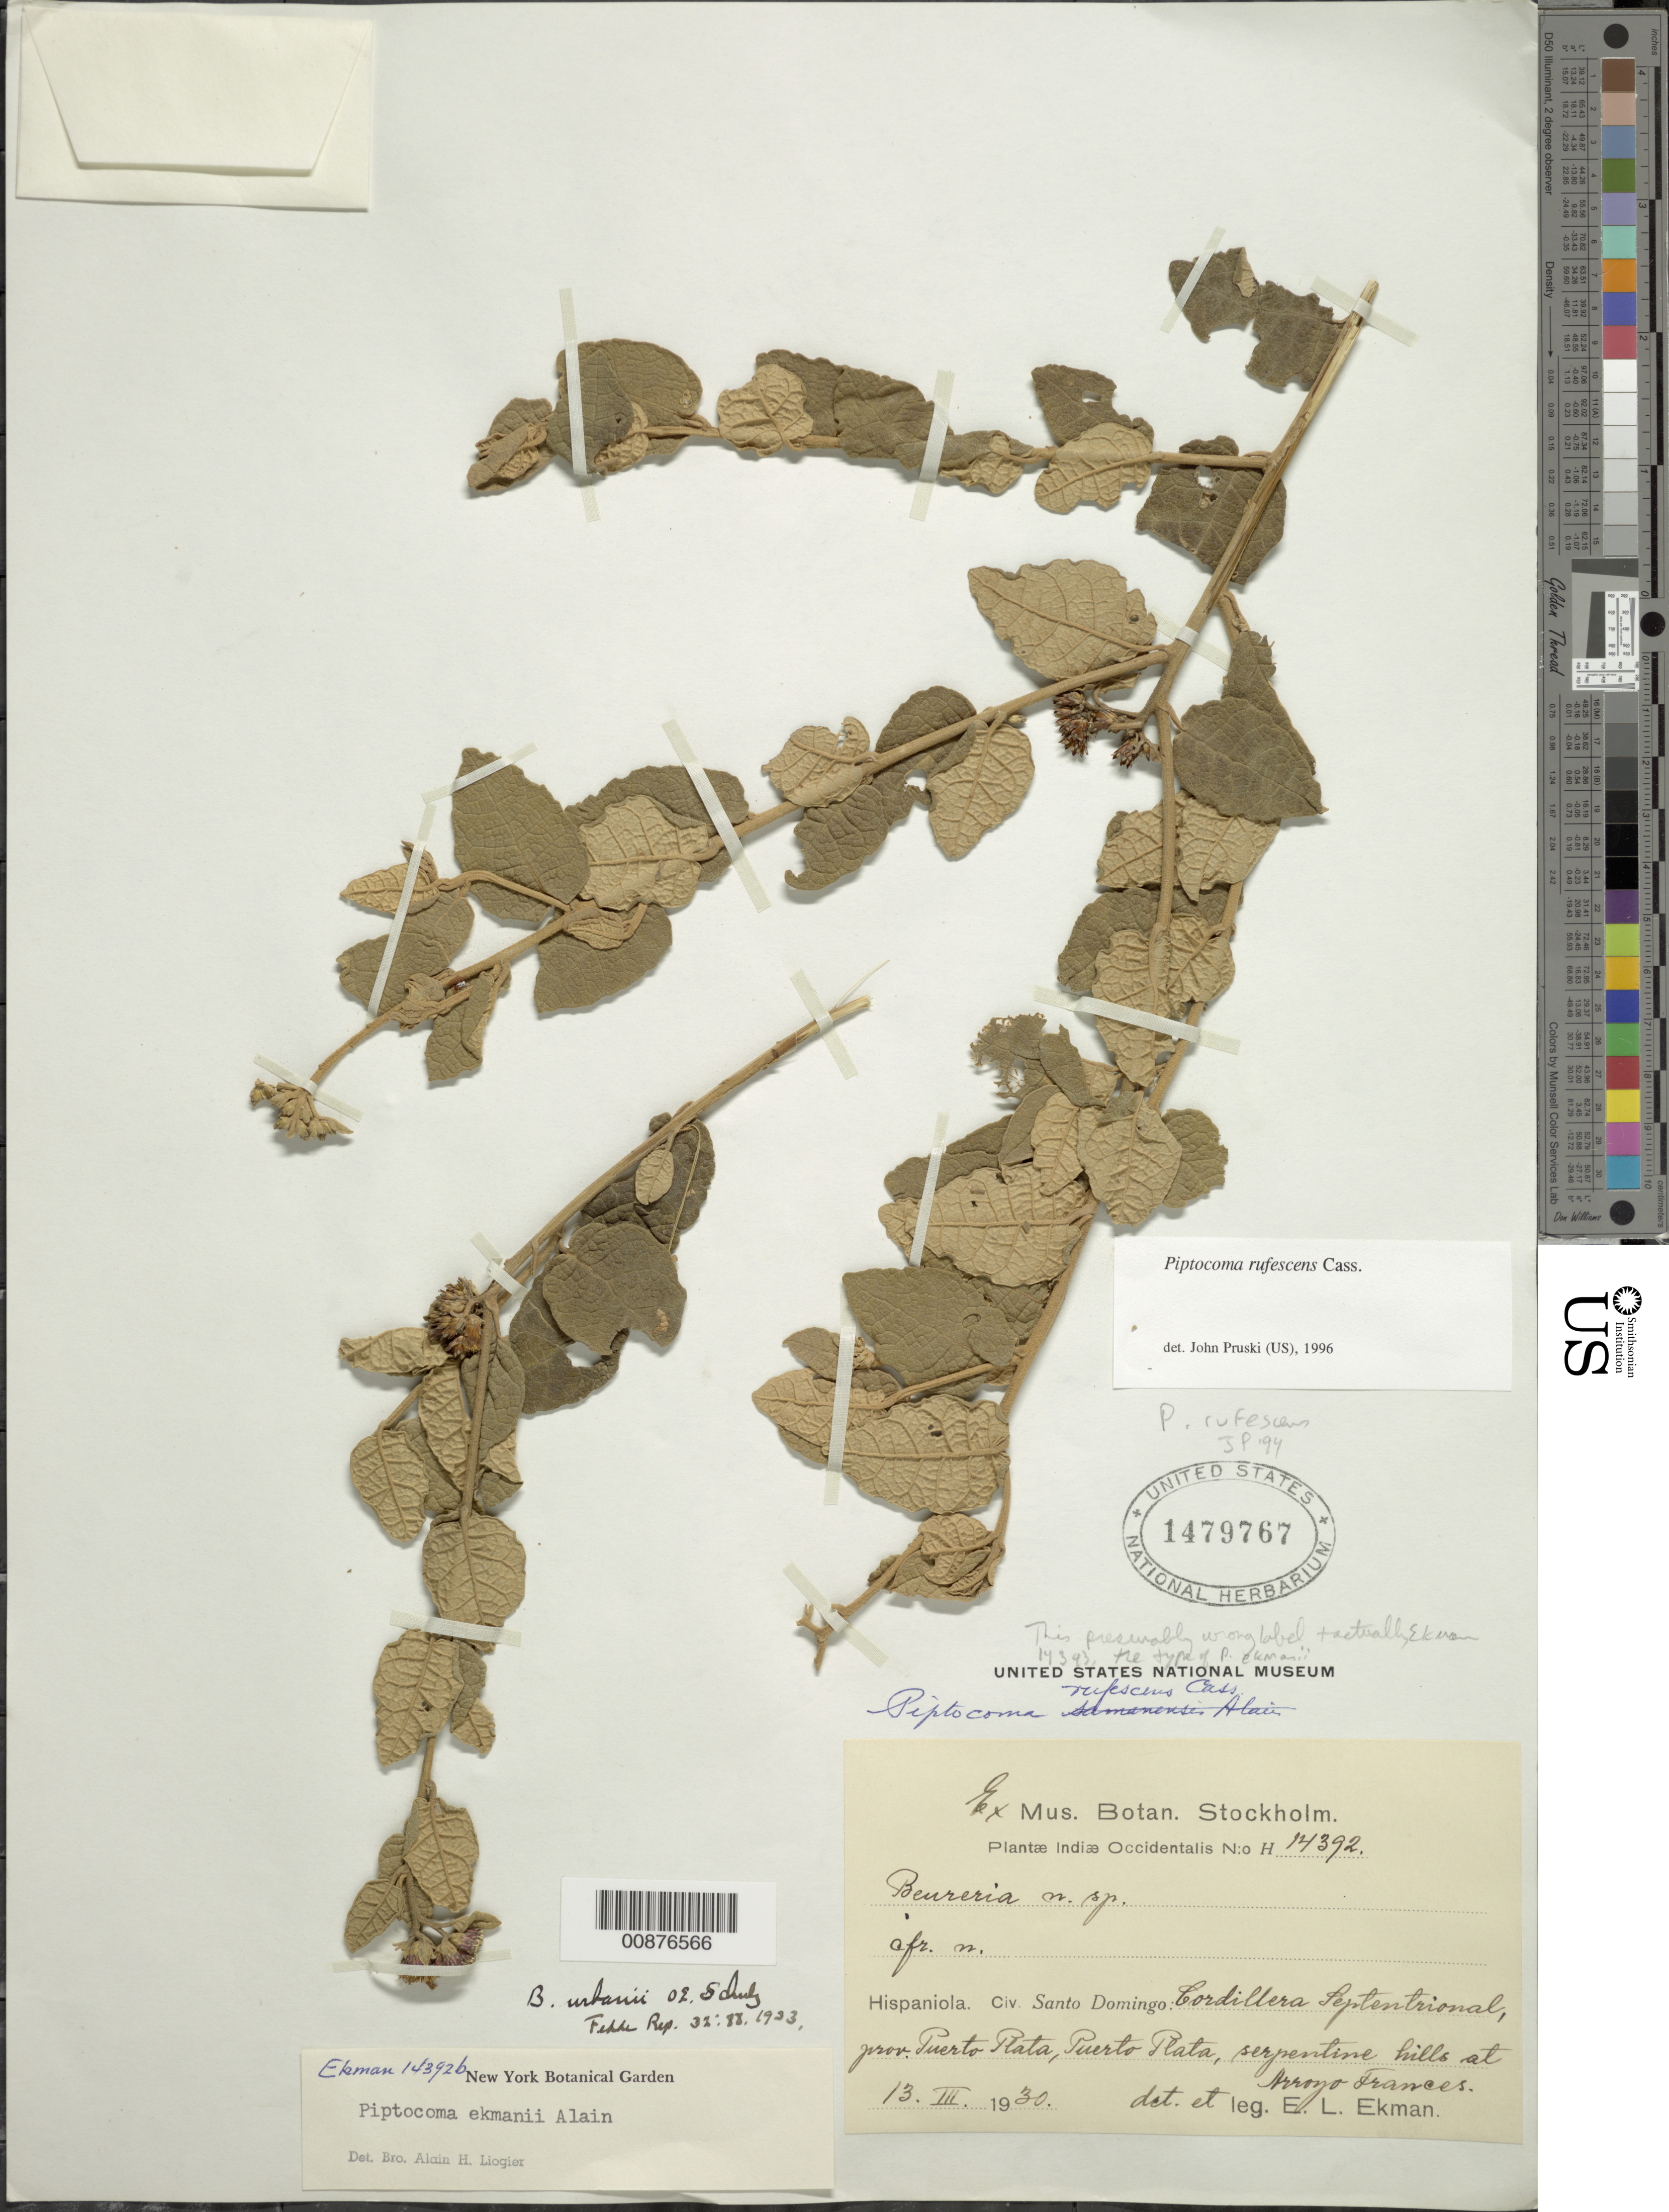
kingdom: Plantae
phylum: Tracheophyta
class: Magnoliopsida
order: Asterales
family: Asteraceae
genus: Piptocoma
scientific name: Piptocoma rufescens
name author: Cass.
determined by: Liogier, Alain H.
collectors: E. L. Ekman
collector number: H 14392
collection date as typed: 13 Mar 1930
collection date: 1930-03-13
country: Dominican Republic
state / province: Puerto Plata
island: Hispaniola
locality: Civ. Santo Domingo: Cordillera Septentrional, Puerto Plata, hills at Arroyo Francés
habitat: Serpentine hills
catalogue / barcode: US 1479767